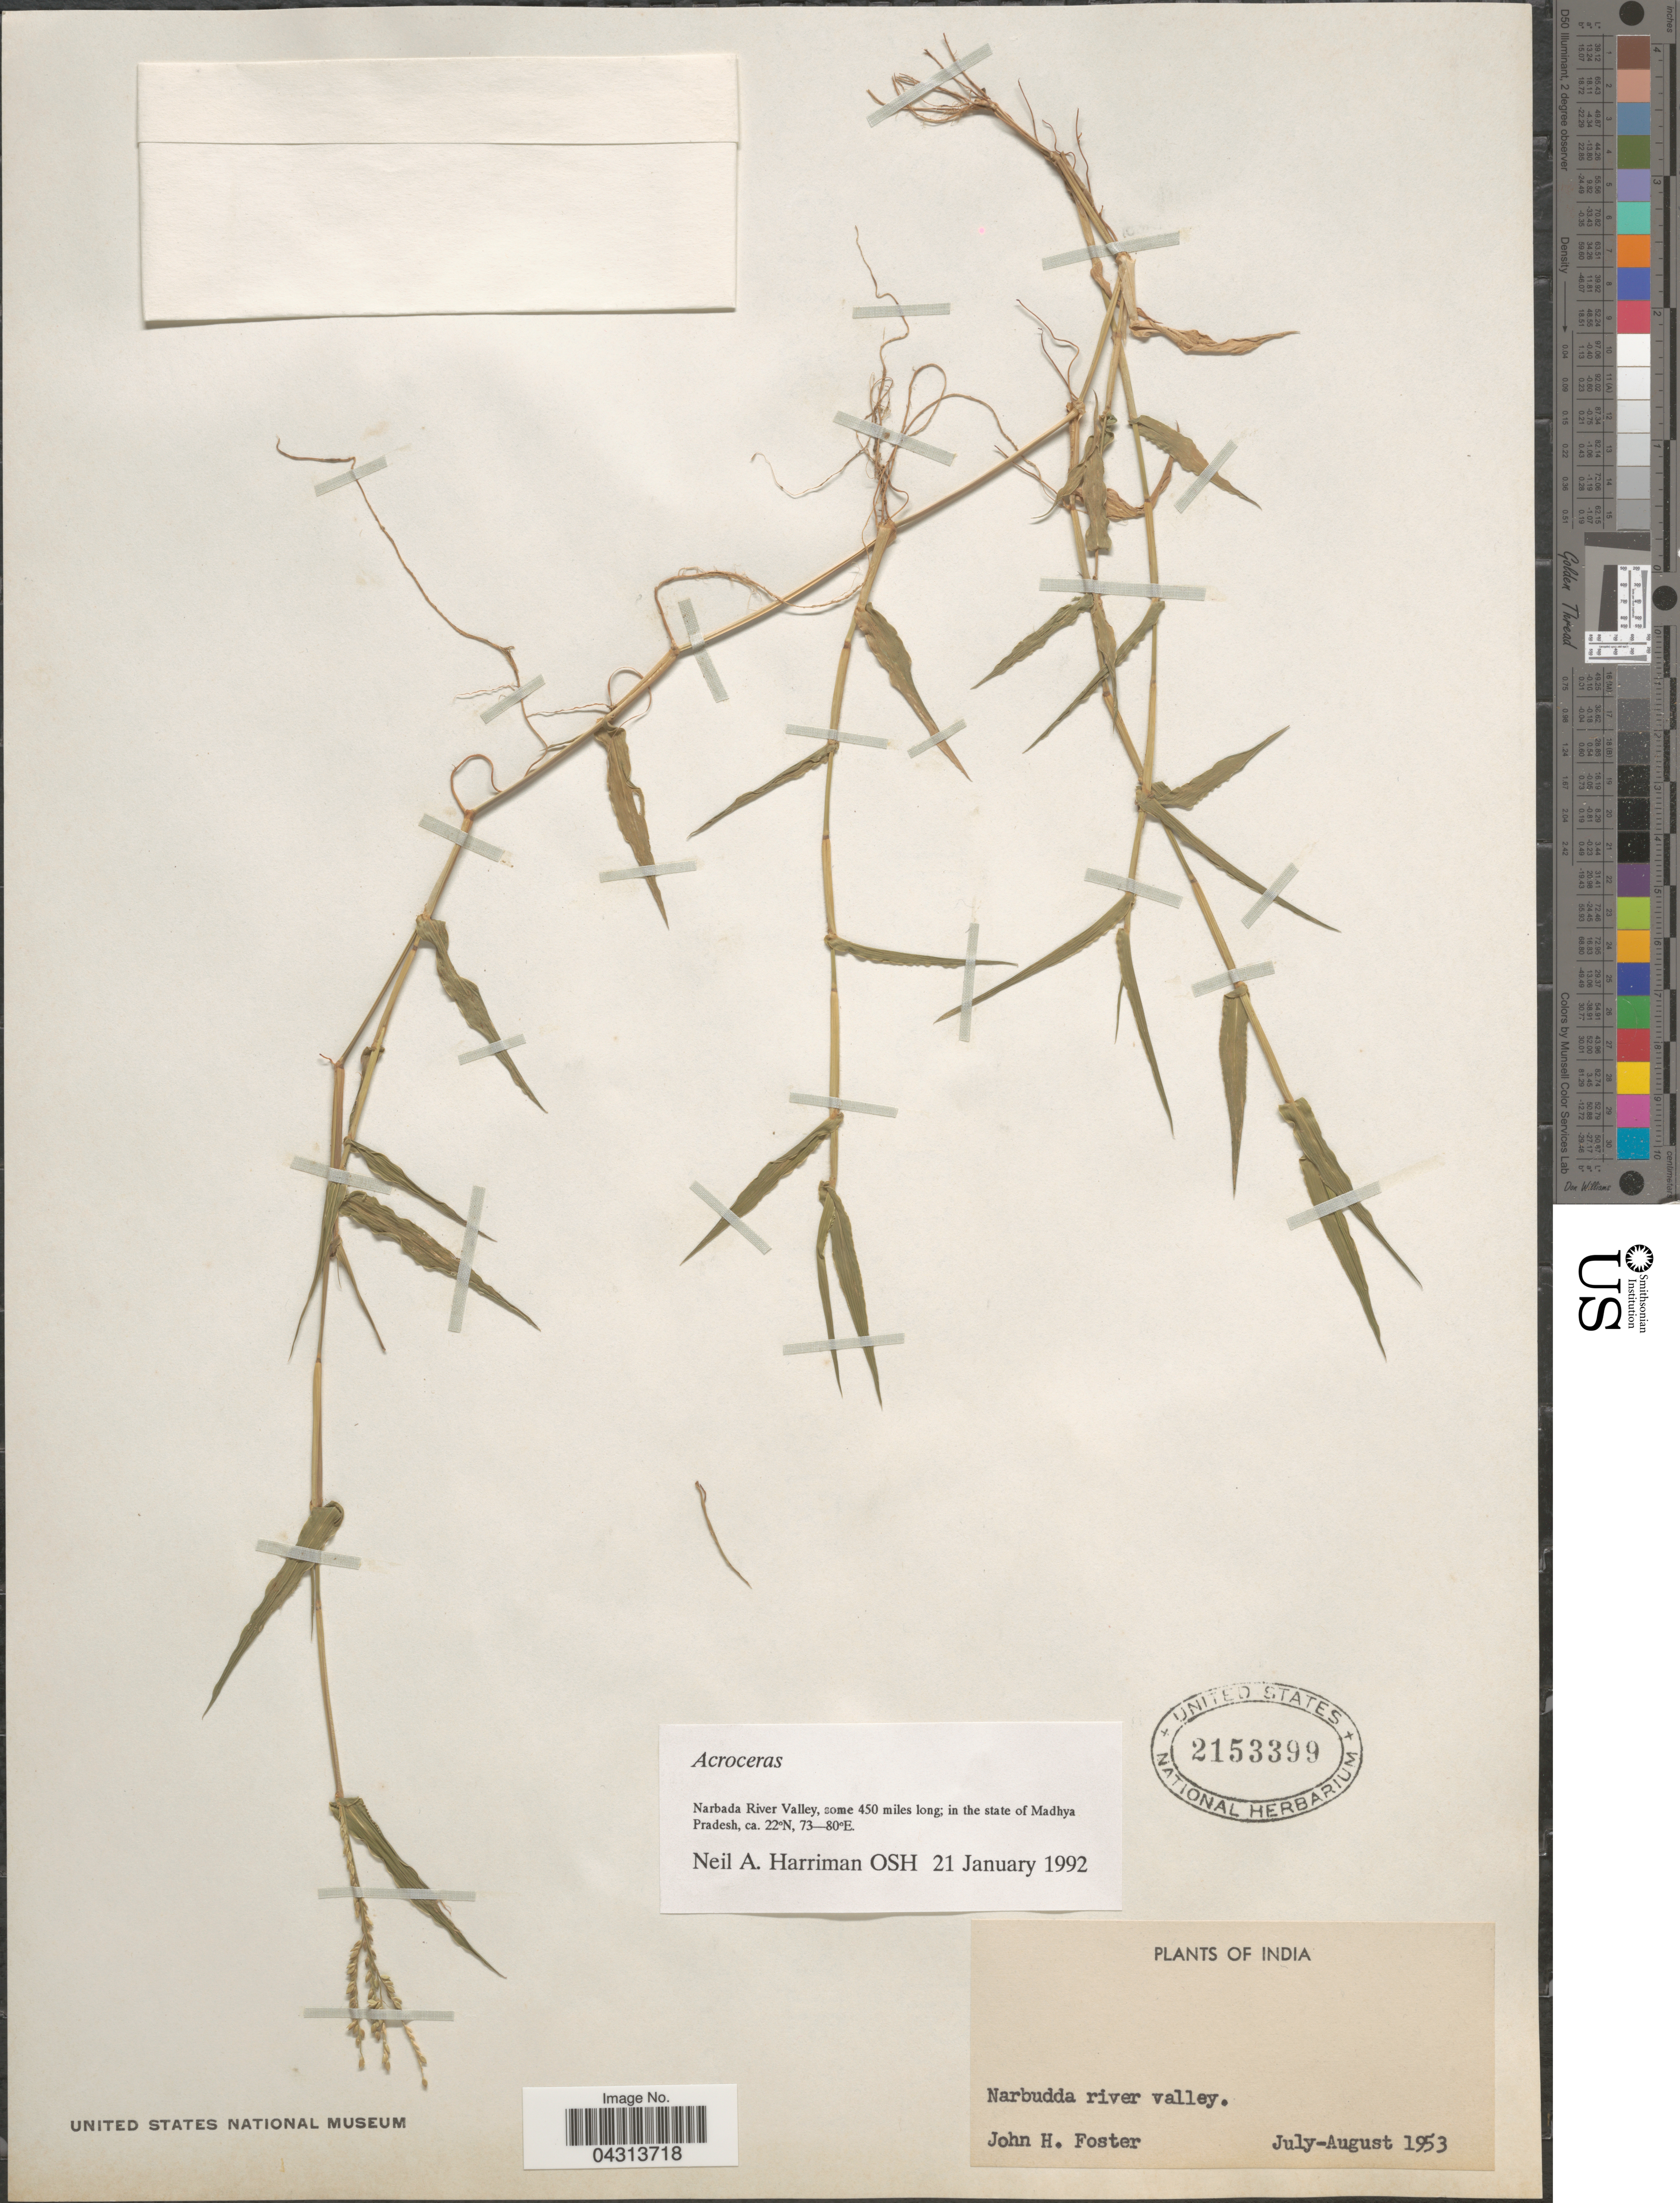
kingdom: Plantae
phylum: Tracheophyta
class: Liliopsida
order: Poales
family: Poaceae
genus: Acroceras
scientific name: Acroceras sp.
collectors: J. Foster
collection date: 1953-07/1953-08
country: India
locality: Narbudda river valley.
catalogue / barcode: US 2153399